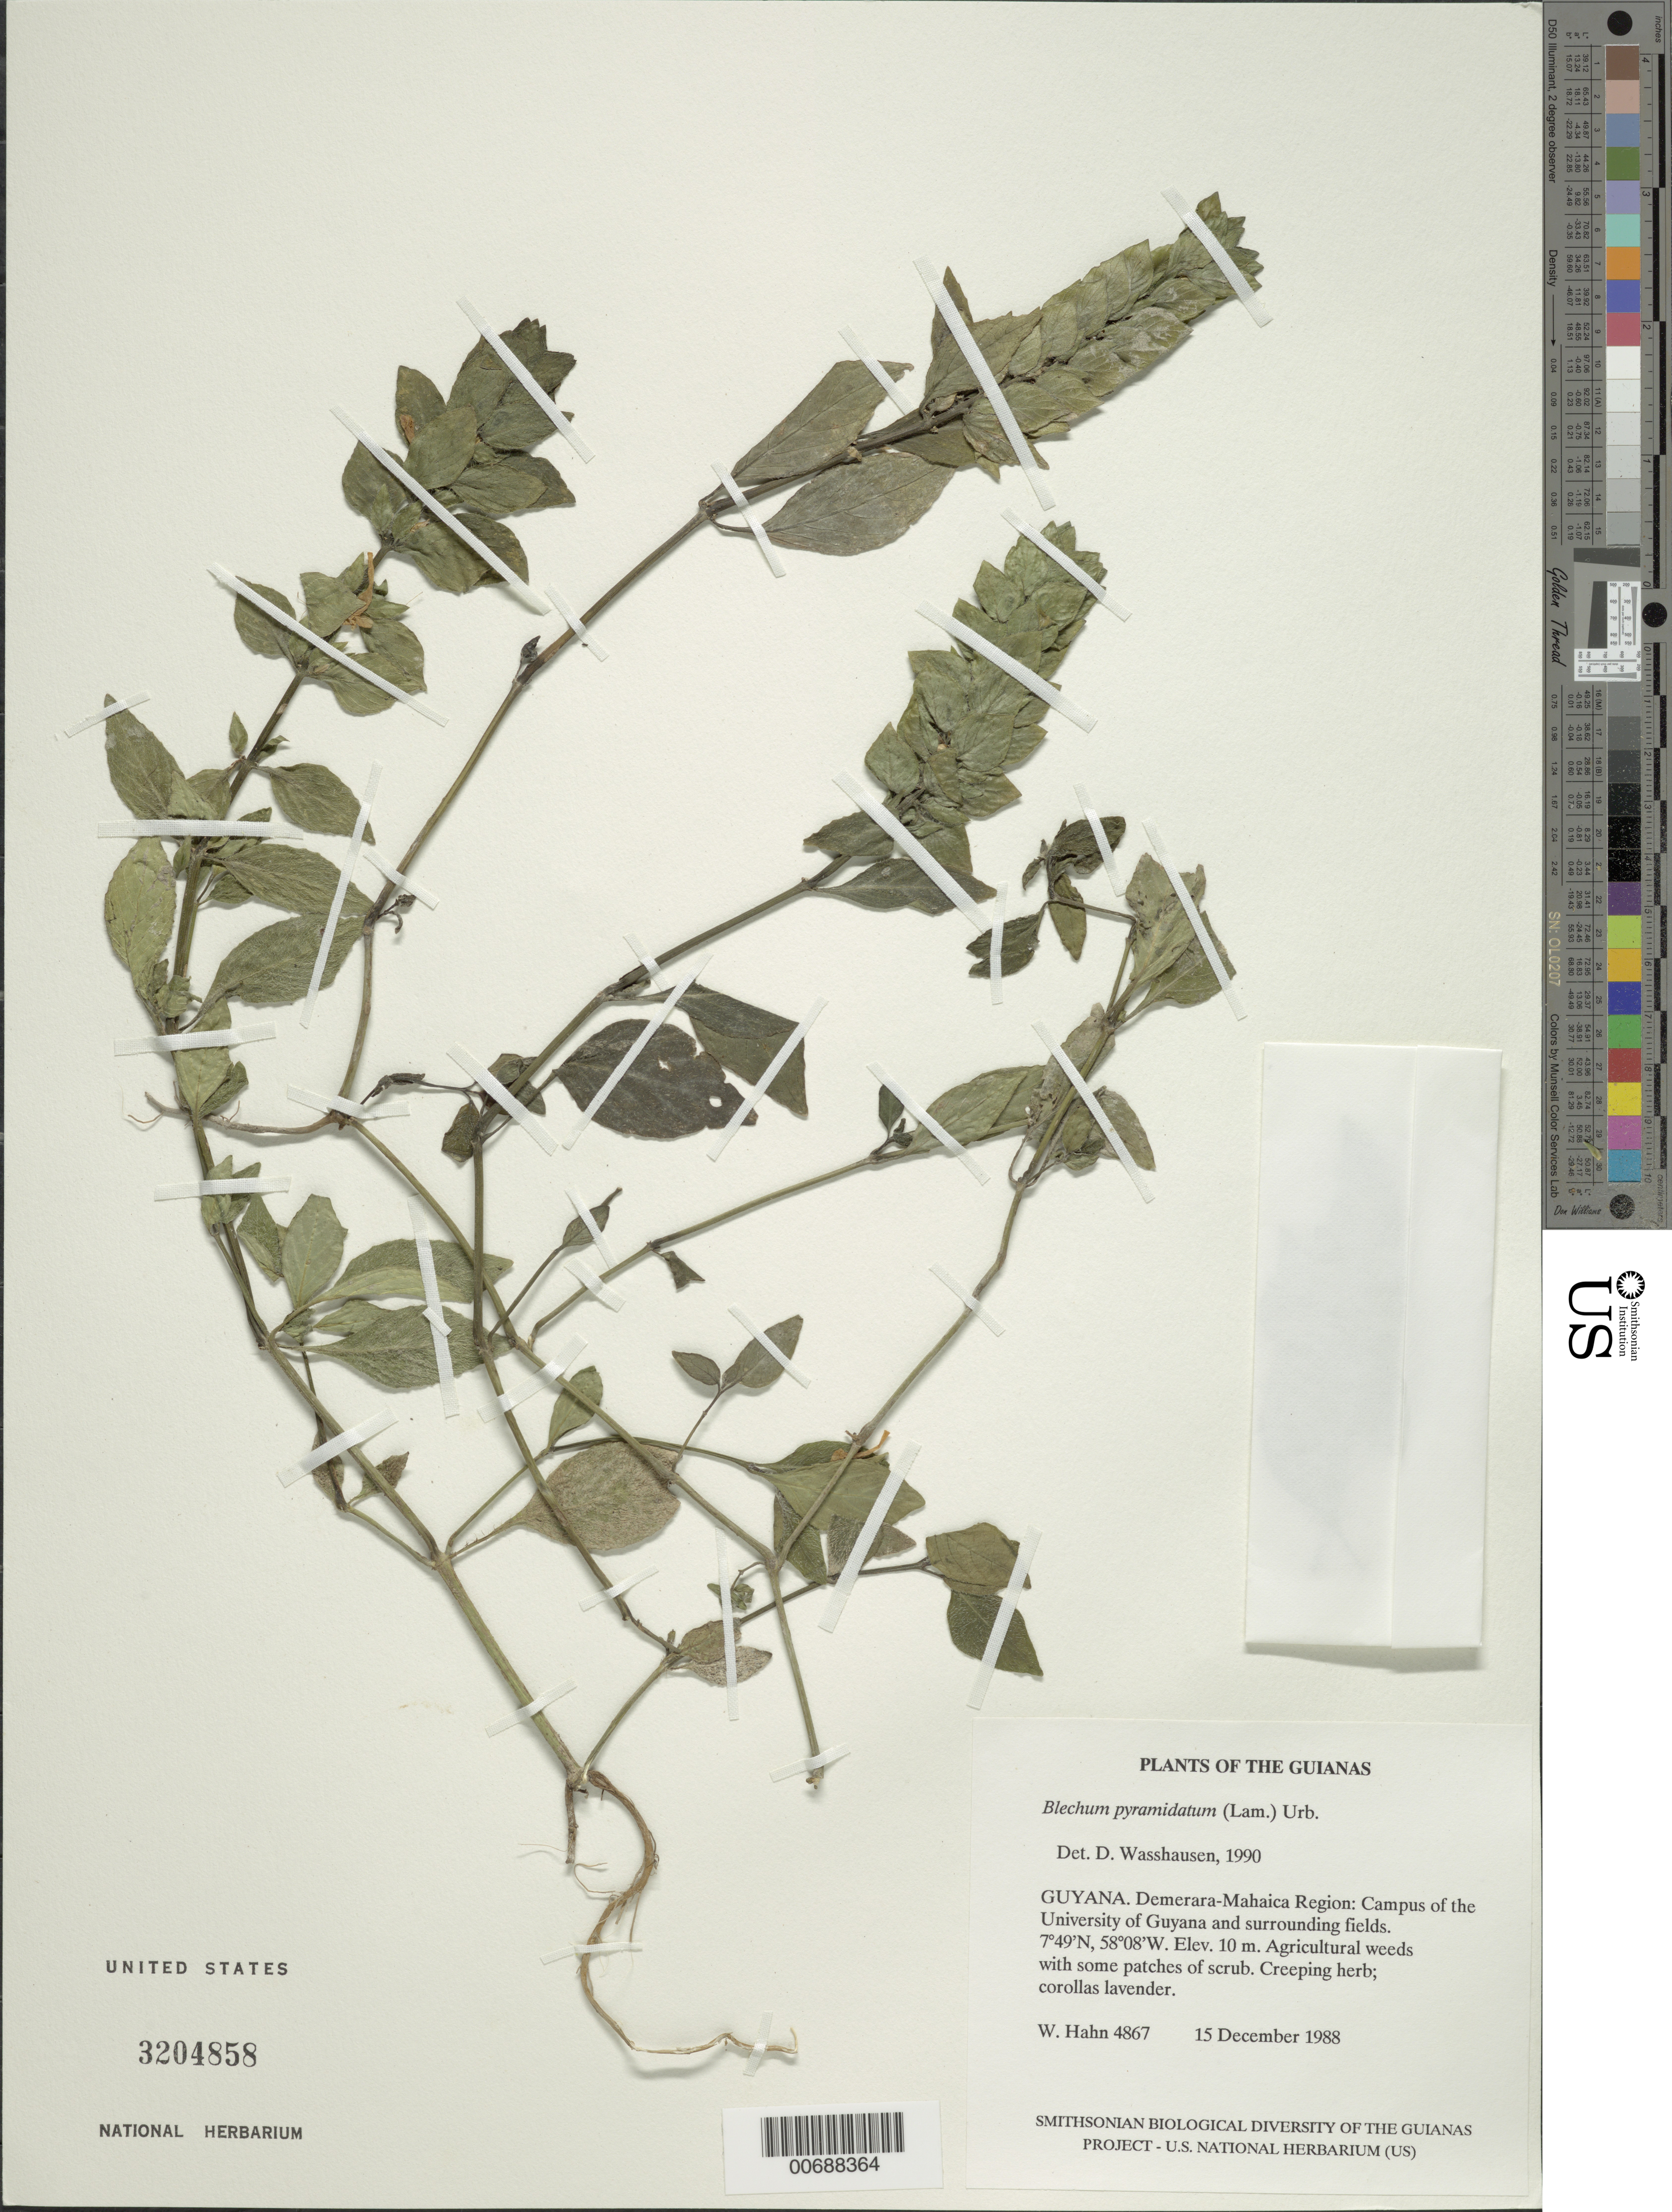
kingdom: Plantae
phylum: Tracheophyta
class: Magnoliopsida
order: Lamiales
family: Acanthaceae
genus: Blechum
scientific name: Blechum pyramidatum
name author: (Lam.) Urb.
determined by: Wasshausen, Dieter C., (BOT), Smithsonian Institution - National Museum of Natural History (UNITED STATES)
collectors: W. Hahn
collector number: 4867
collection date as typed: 15 December 1988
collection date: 1988-12-15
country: Guyana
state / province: Demerara-Mahaica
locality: Campus of the University of Guyana and surrounding fields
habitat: Agricultural weeds with some patches of scrub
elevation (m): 10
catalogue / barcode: US 3204858